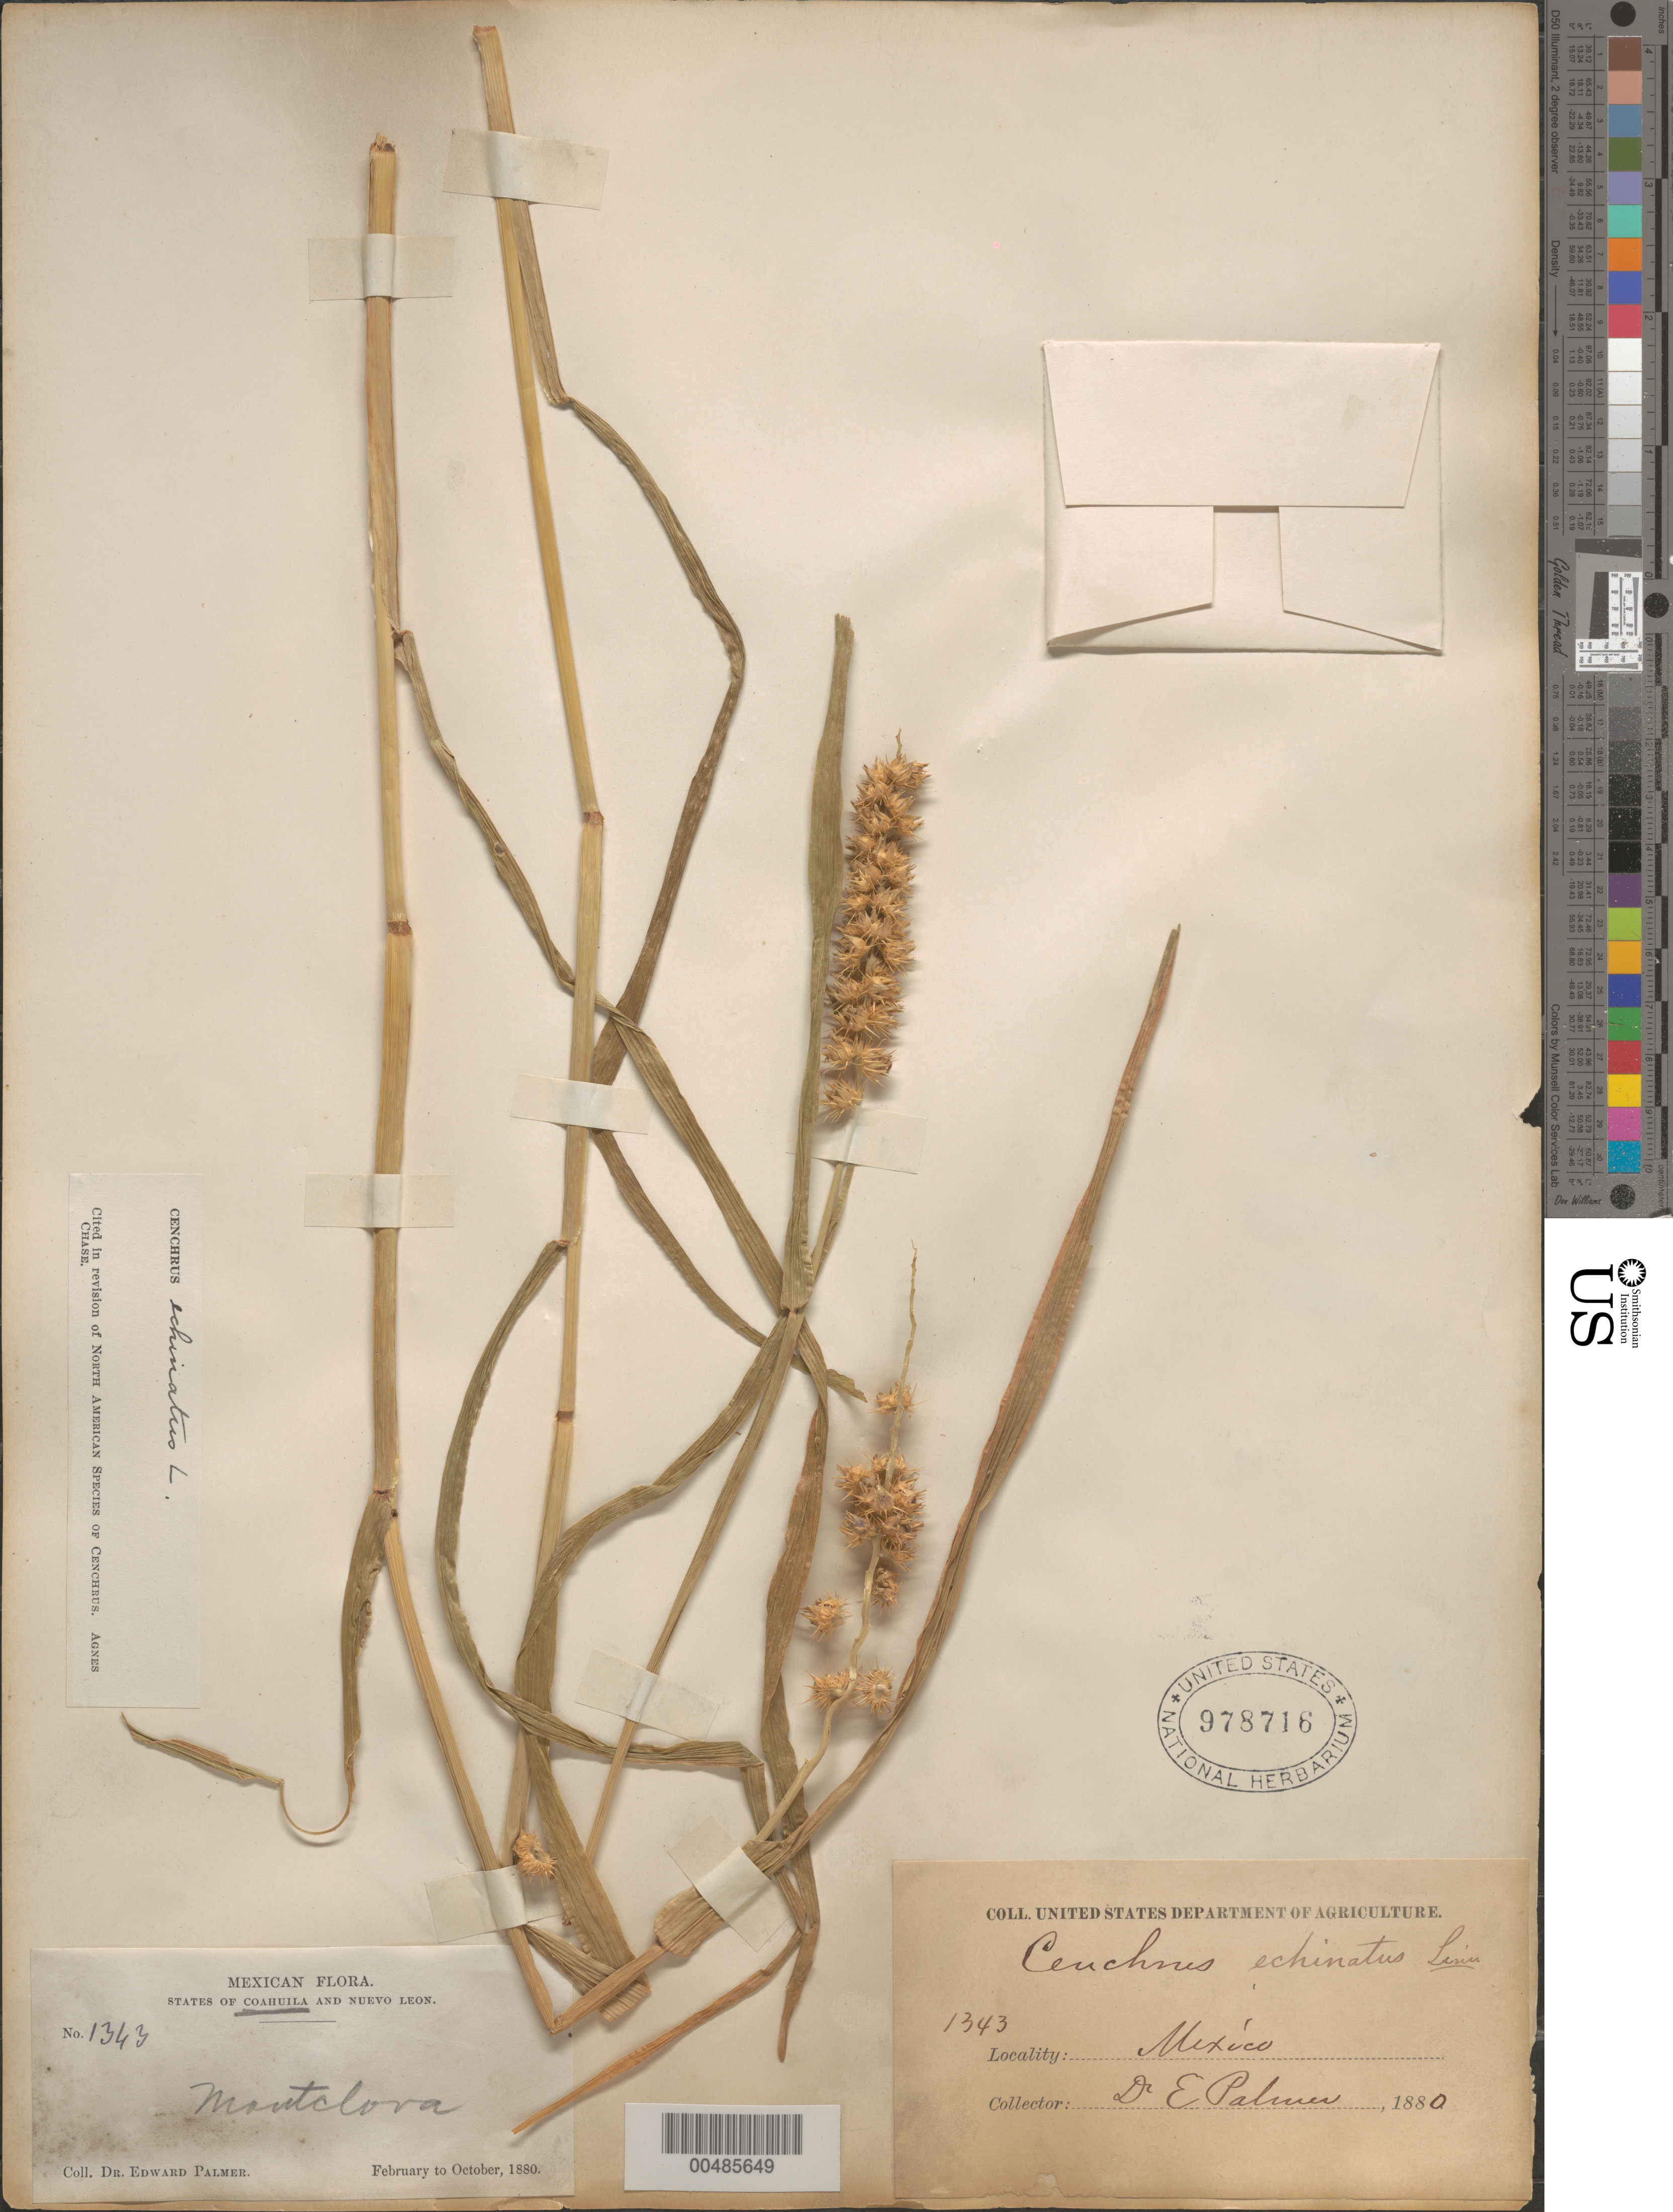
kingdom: Plantae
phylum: Tracheophyta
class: Liliopsida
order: Poales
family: Poaceae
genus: Cenchrus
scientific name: Cenchrus echinatus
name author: L.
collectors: E. Palmer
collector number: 1343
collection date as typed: Feb 1880 to Oct 1880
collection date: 1880-02/1880-10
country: Mexico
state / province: Coahuila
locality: Monclova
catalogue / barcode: US 978716